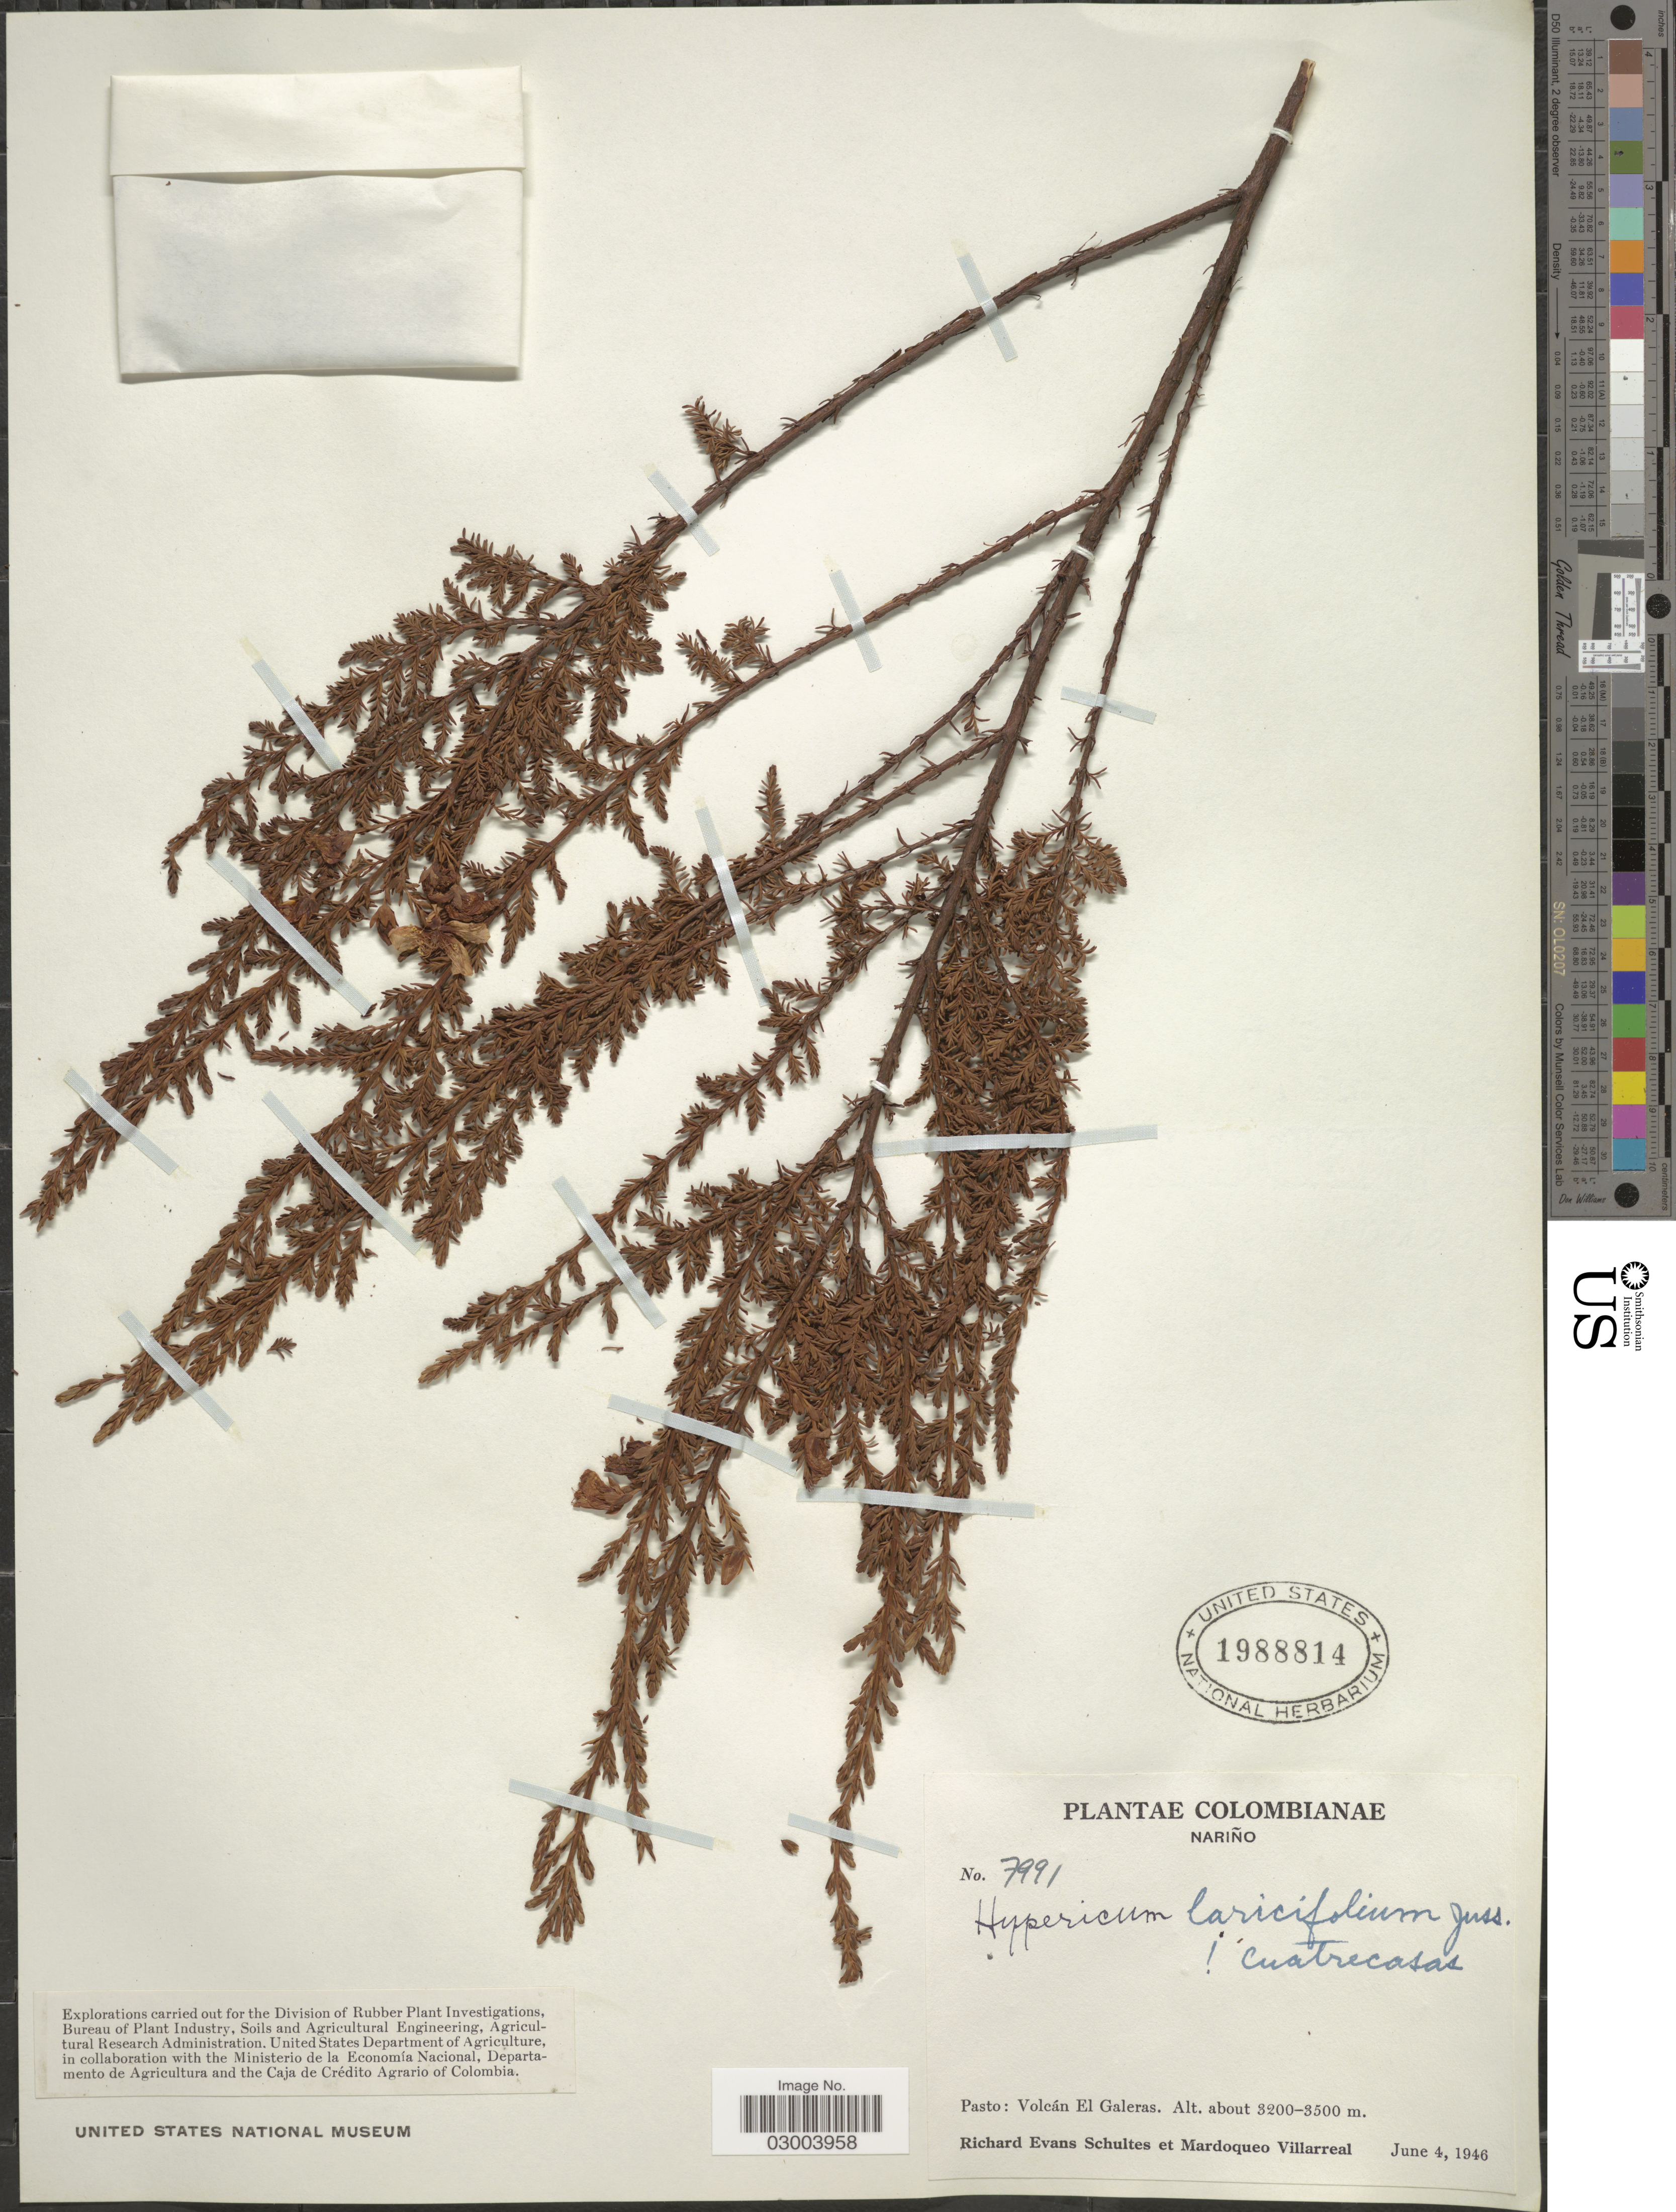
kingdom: Plantae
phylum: Tracheophyta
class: Magnoliopsida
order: Malpighiales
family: Hypericaceae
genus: Hypericum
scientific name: Hypericum laricifolium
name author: Juss.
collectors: R. E. Schultes & M. Villarreal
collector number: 7991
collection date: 1946-06-04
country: Colombia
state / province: Nariño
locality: Pasto: Volcán El Galeras.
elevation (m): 3200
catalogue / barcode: US 1988814